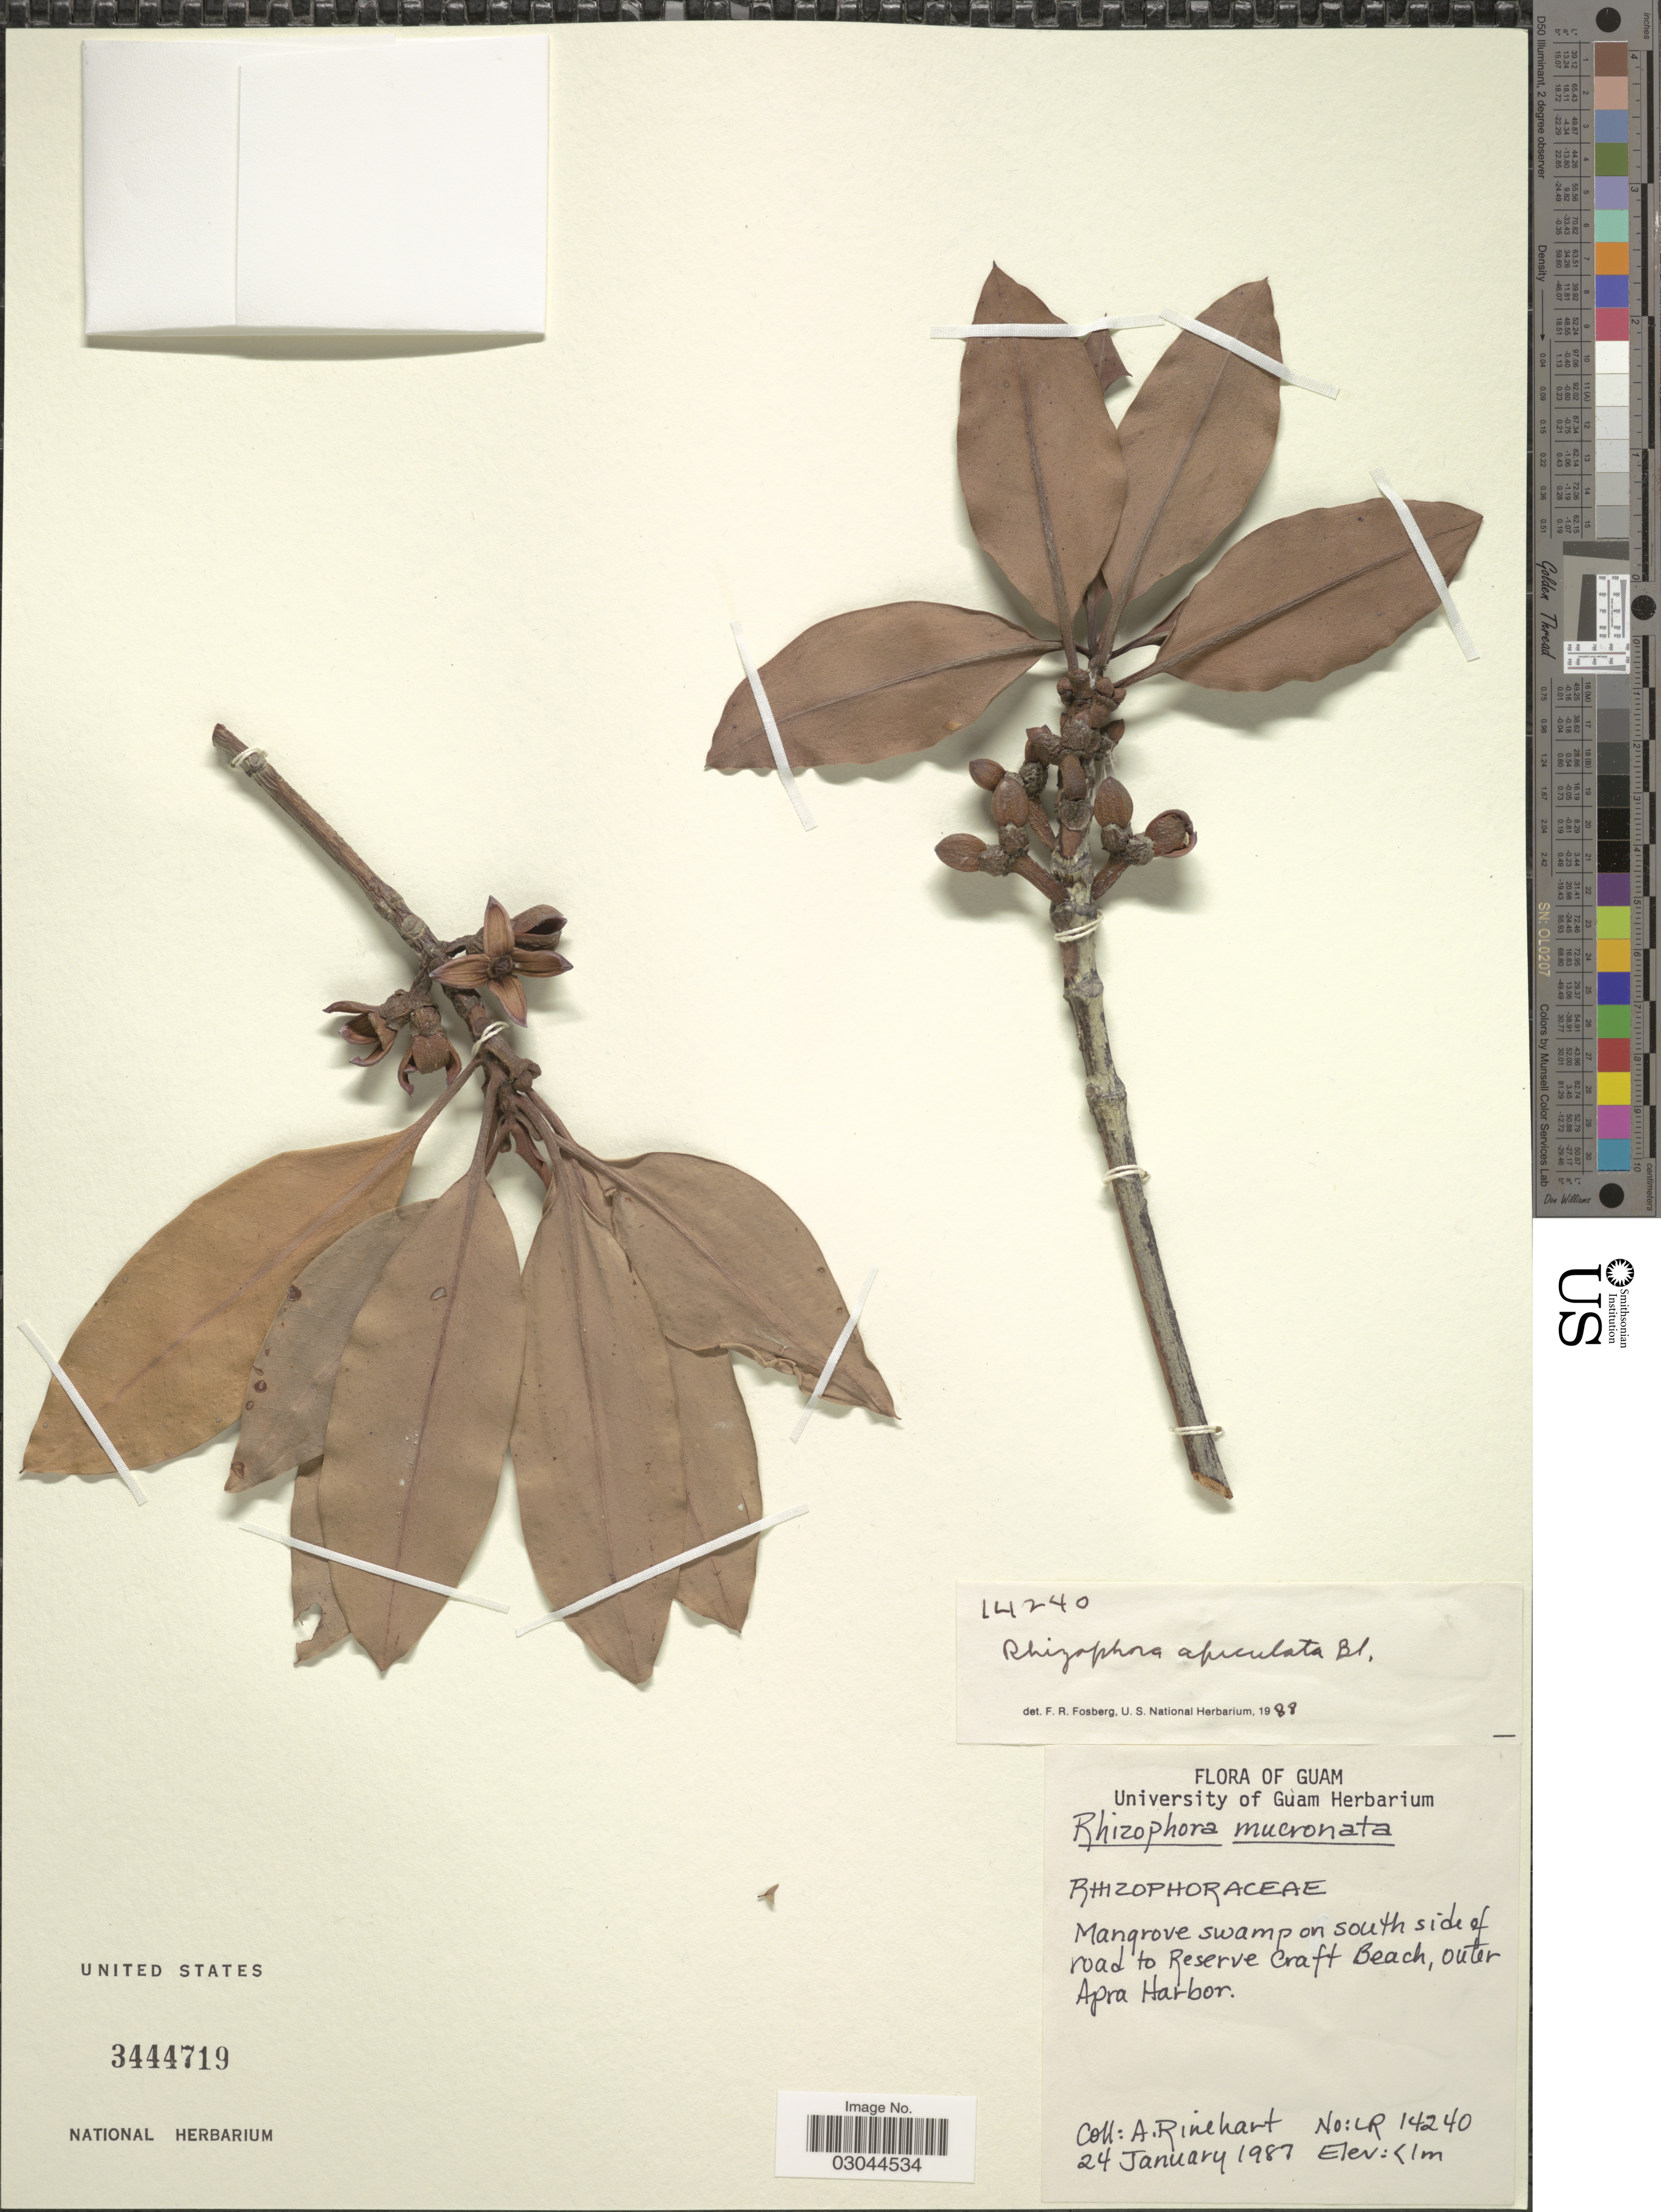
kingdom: Plantae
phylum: Tracheophyta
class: Magnoliopsida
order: Malpighiales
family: Rhizophoraceae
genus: Rhizophora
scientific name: Rhizophora apiculata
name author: Blume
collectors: A. Rinehart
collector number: LR 14240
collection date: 1987-01-24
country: Guam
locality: Mangrove swamp on south side of road to Reserve Craft Beach, outer Apra Harbor.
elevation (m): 1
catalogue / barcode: US 3444719